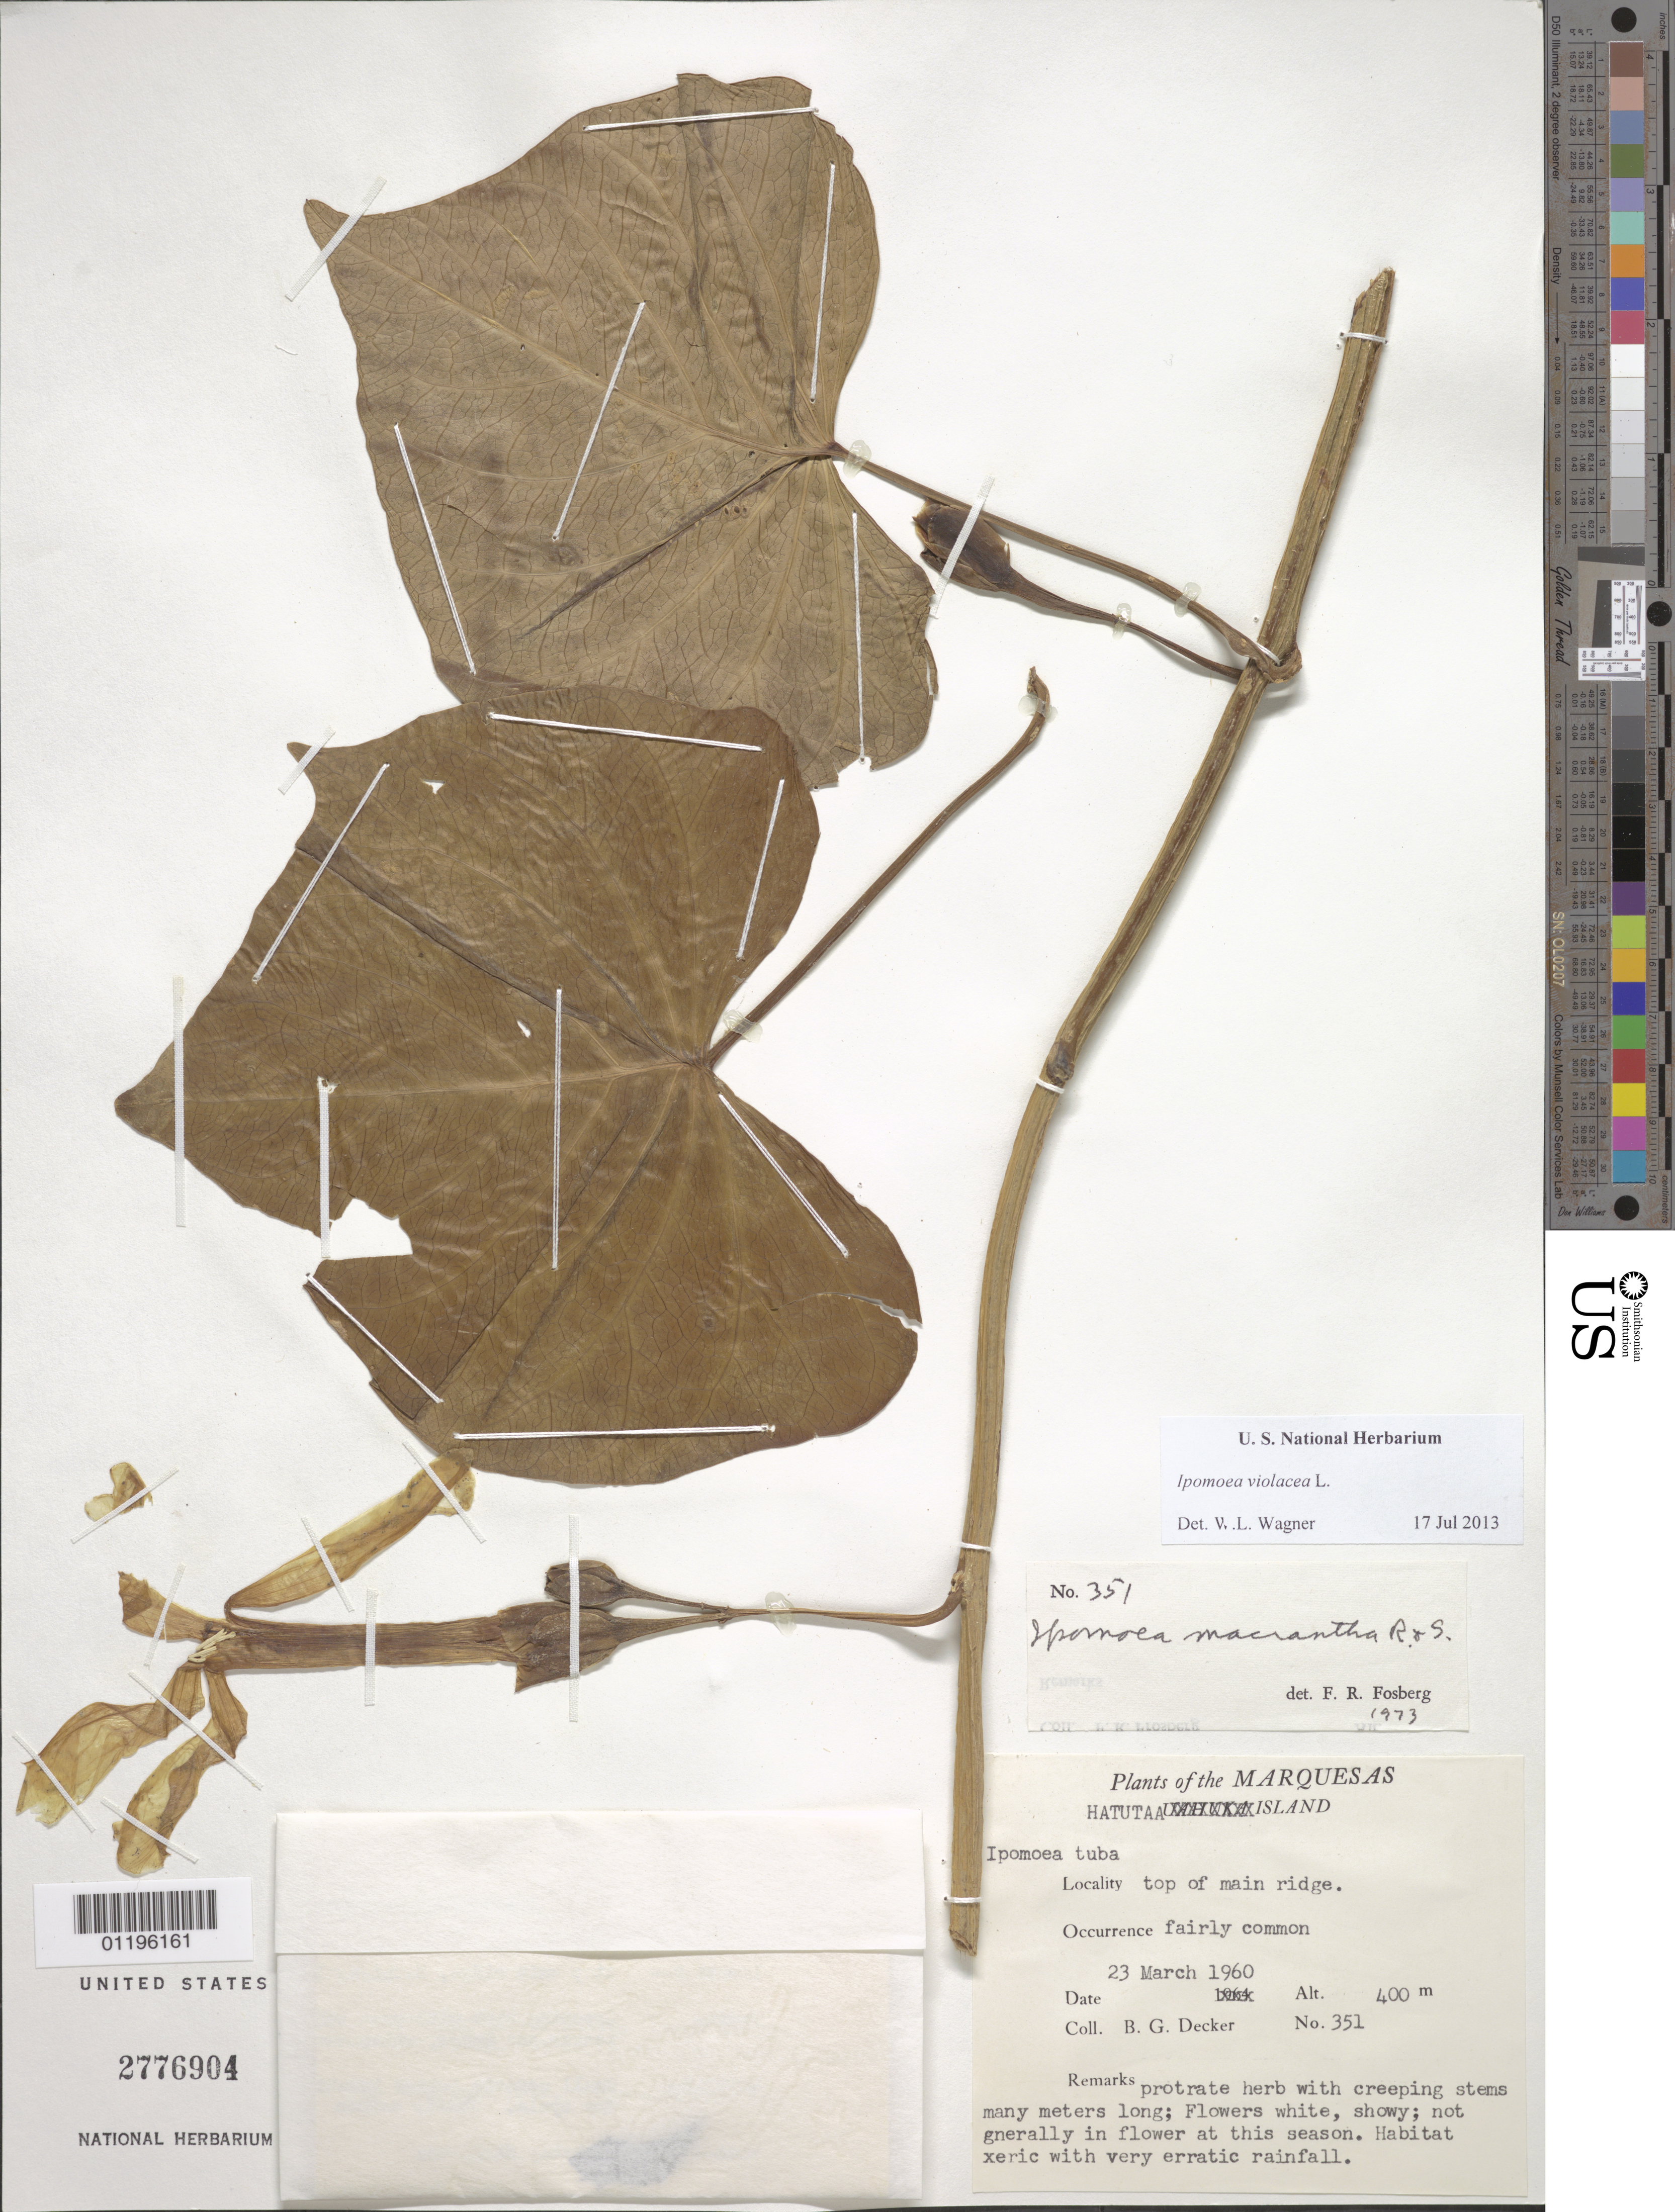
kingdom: Plantae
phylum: Tracheophyta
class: Magnoliopsida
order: Solanales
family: Convolvulaceae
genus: Ipomoea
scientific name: Ipomoea violacea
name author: L.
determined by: Wagner, W. L., (BOT), Smithsonian Institution - National Museum of Natural History (UNITED STATES)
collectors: B. G. Decker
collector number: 351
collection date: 1960-03-23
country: French Polynesia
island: Hatutaa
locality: Top of main ridge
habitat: Xeric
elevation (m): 400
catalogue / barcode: US 2776904